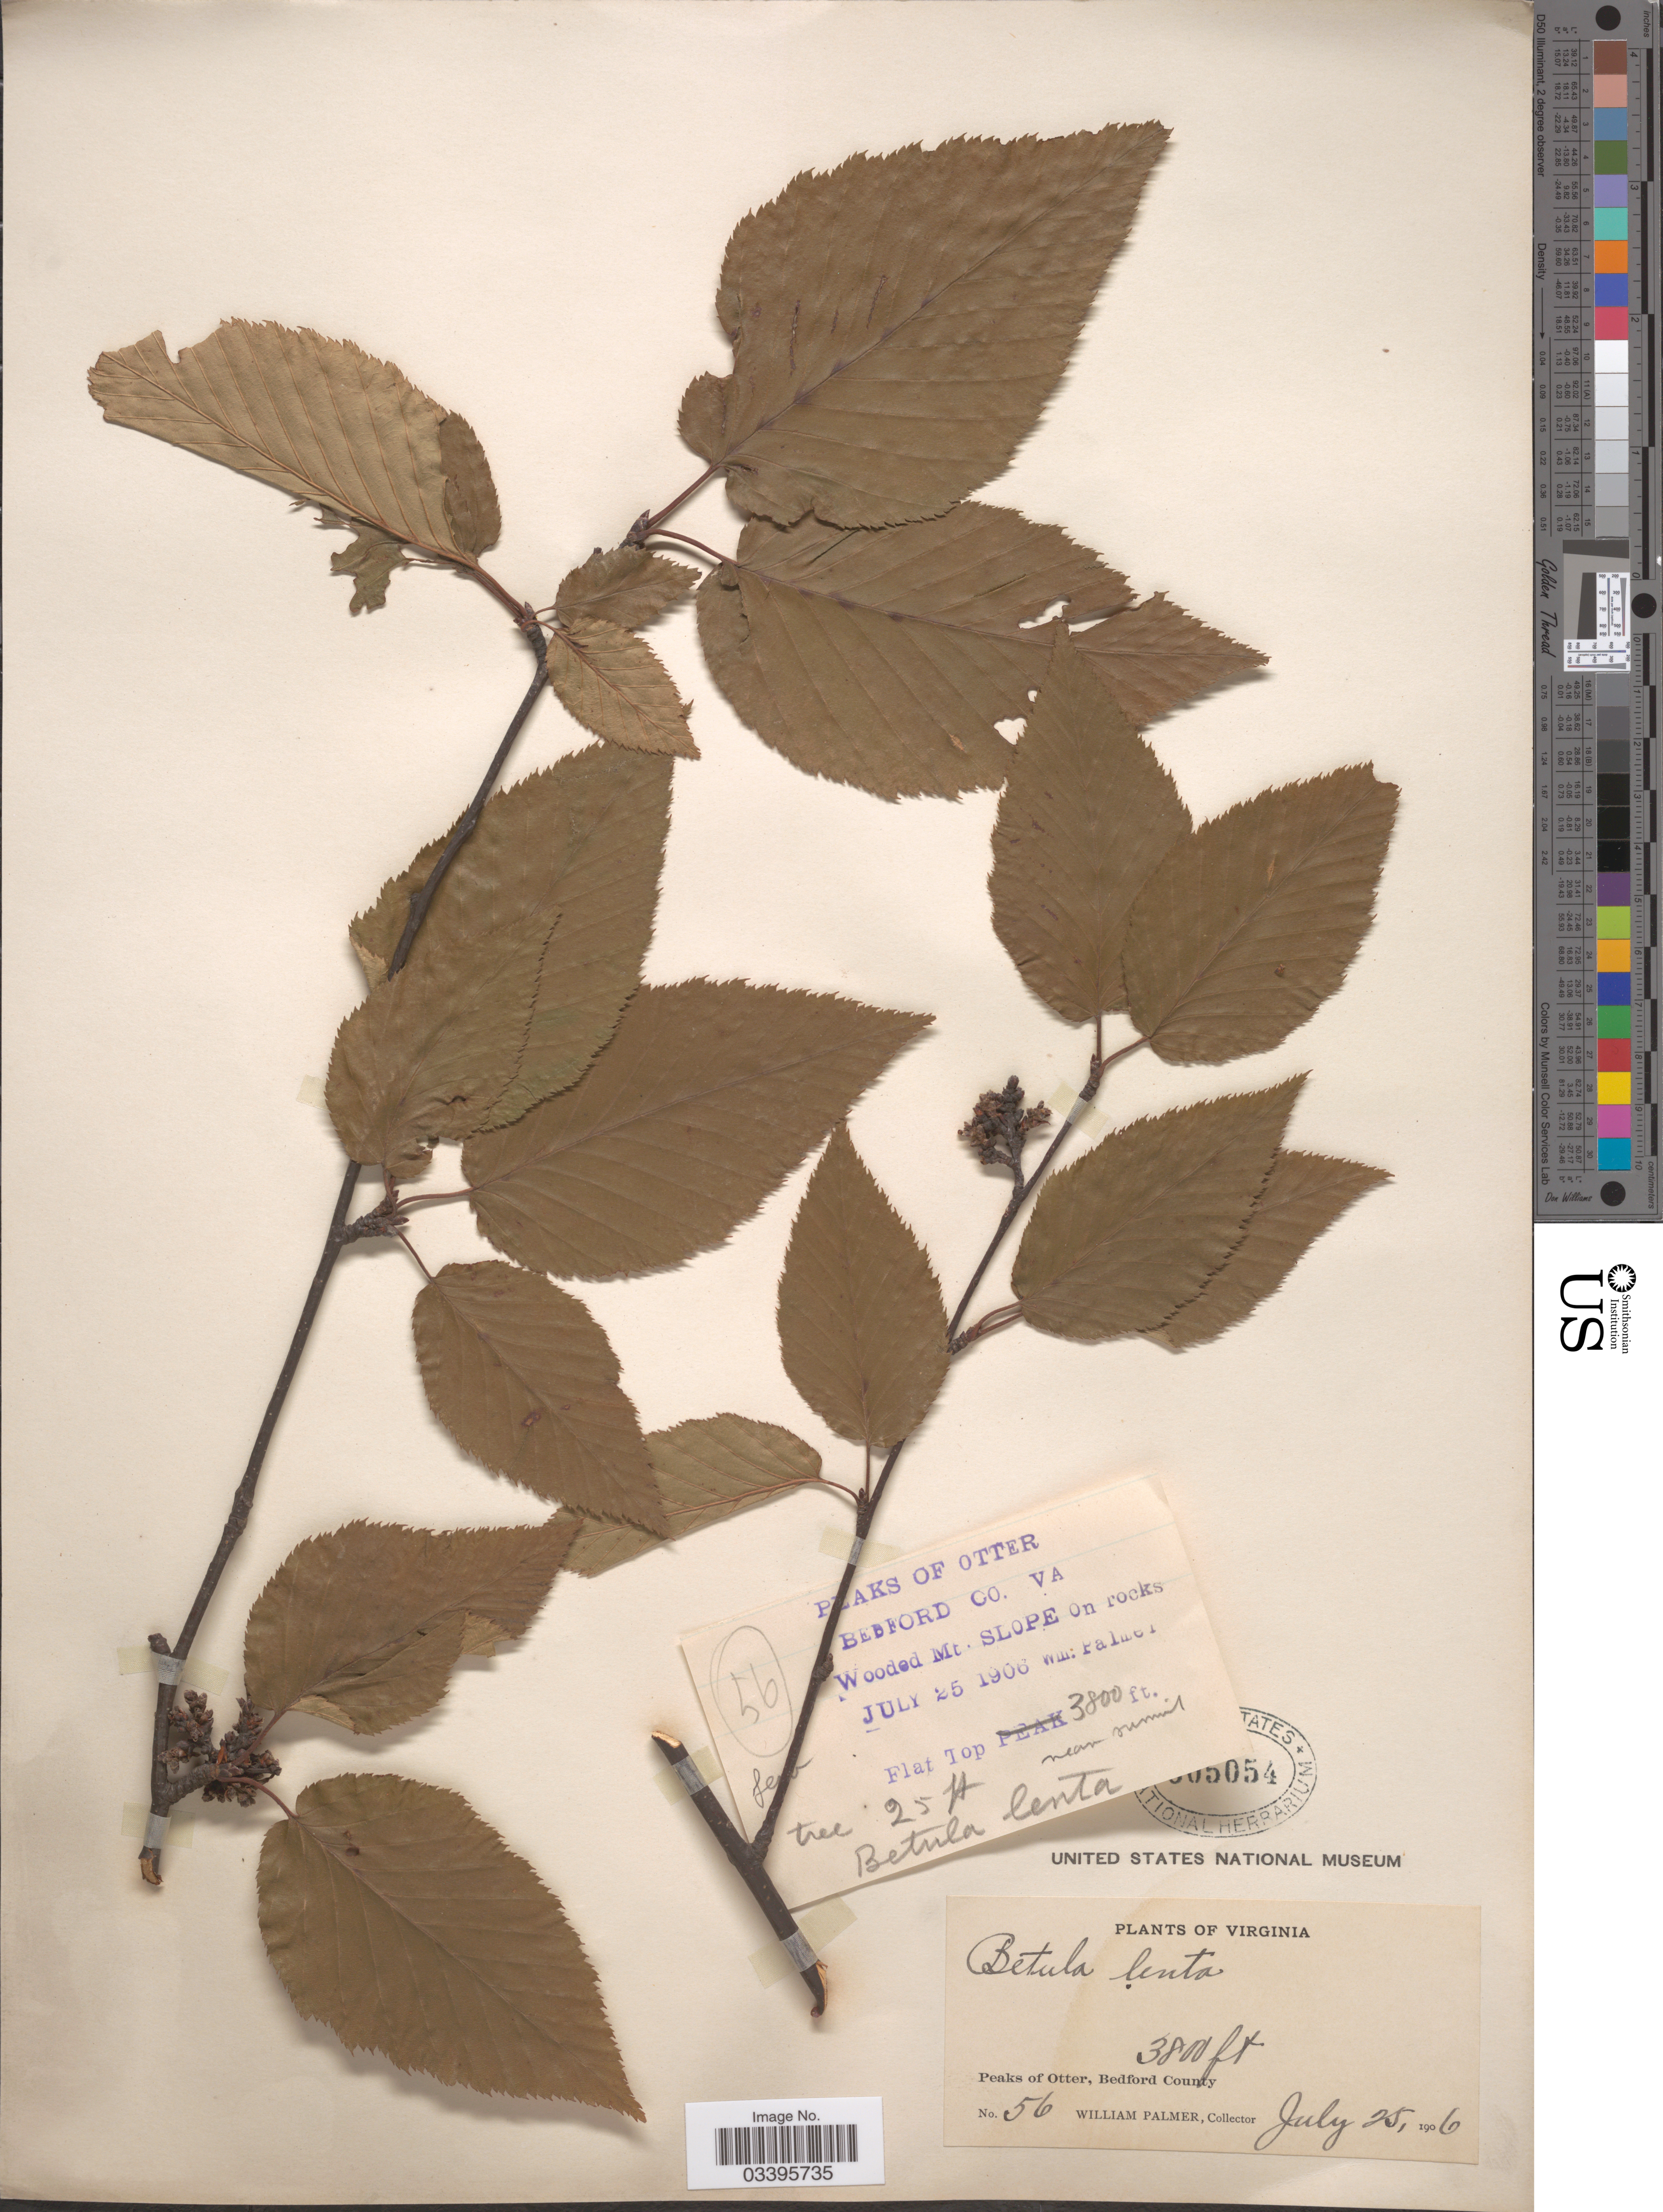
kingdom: Plantae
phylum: Tracheophyta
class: Magnoliopsida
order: Fagales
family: Betulaceae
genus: Betula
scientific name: Betula lenta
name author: L.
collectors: W. Palmer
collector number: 56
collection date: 1906-07-25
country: United States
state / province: Virginia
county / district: Bedford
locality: Peaks of Otter, Bedford County.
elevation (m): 1158